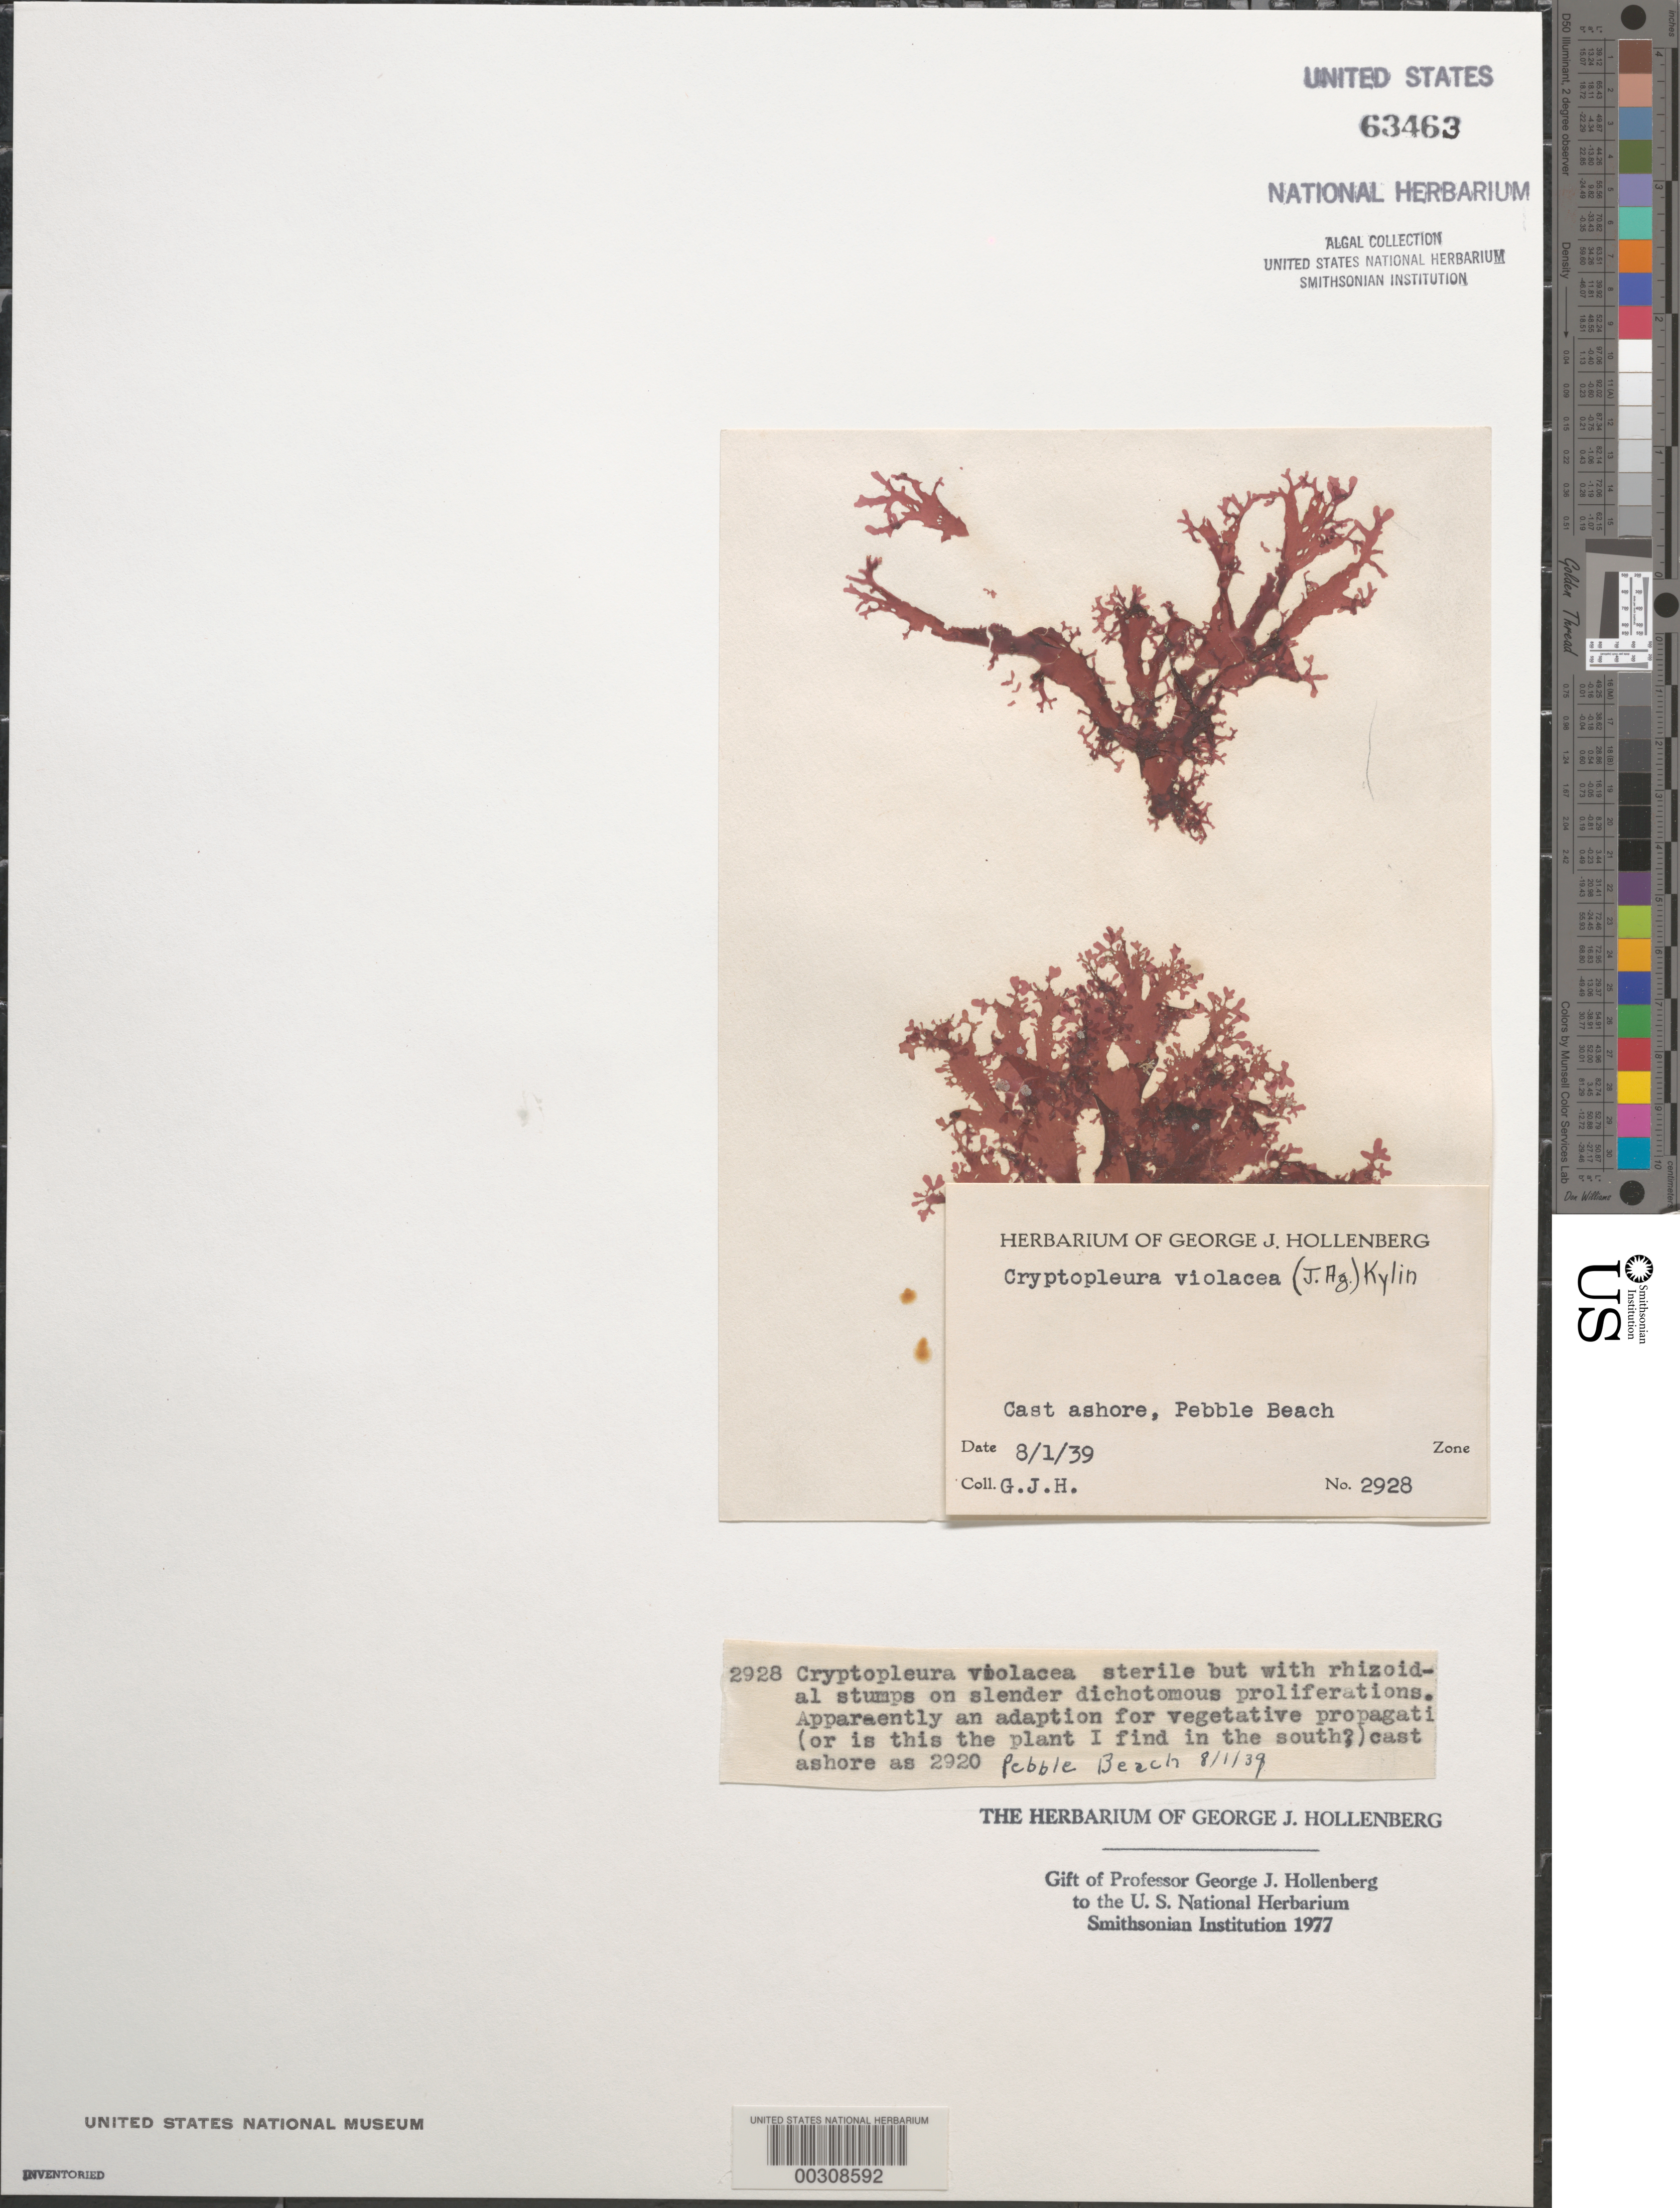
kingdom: Plantae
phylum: Rhodophyta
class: Florideophyceae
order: Ceramiales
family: Delesseriaceae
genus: Cryptopleura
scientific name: Cryptopleura violacea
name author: (J. Ag.) Kylin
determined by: Hollenberg, George J.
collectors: G. Hollenberg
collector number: GJH 2928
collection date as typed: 01 Aug 1939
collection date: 1939-08-01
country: United States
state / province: California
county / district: Monterey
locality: Pebble Beach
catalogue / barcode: US 63463